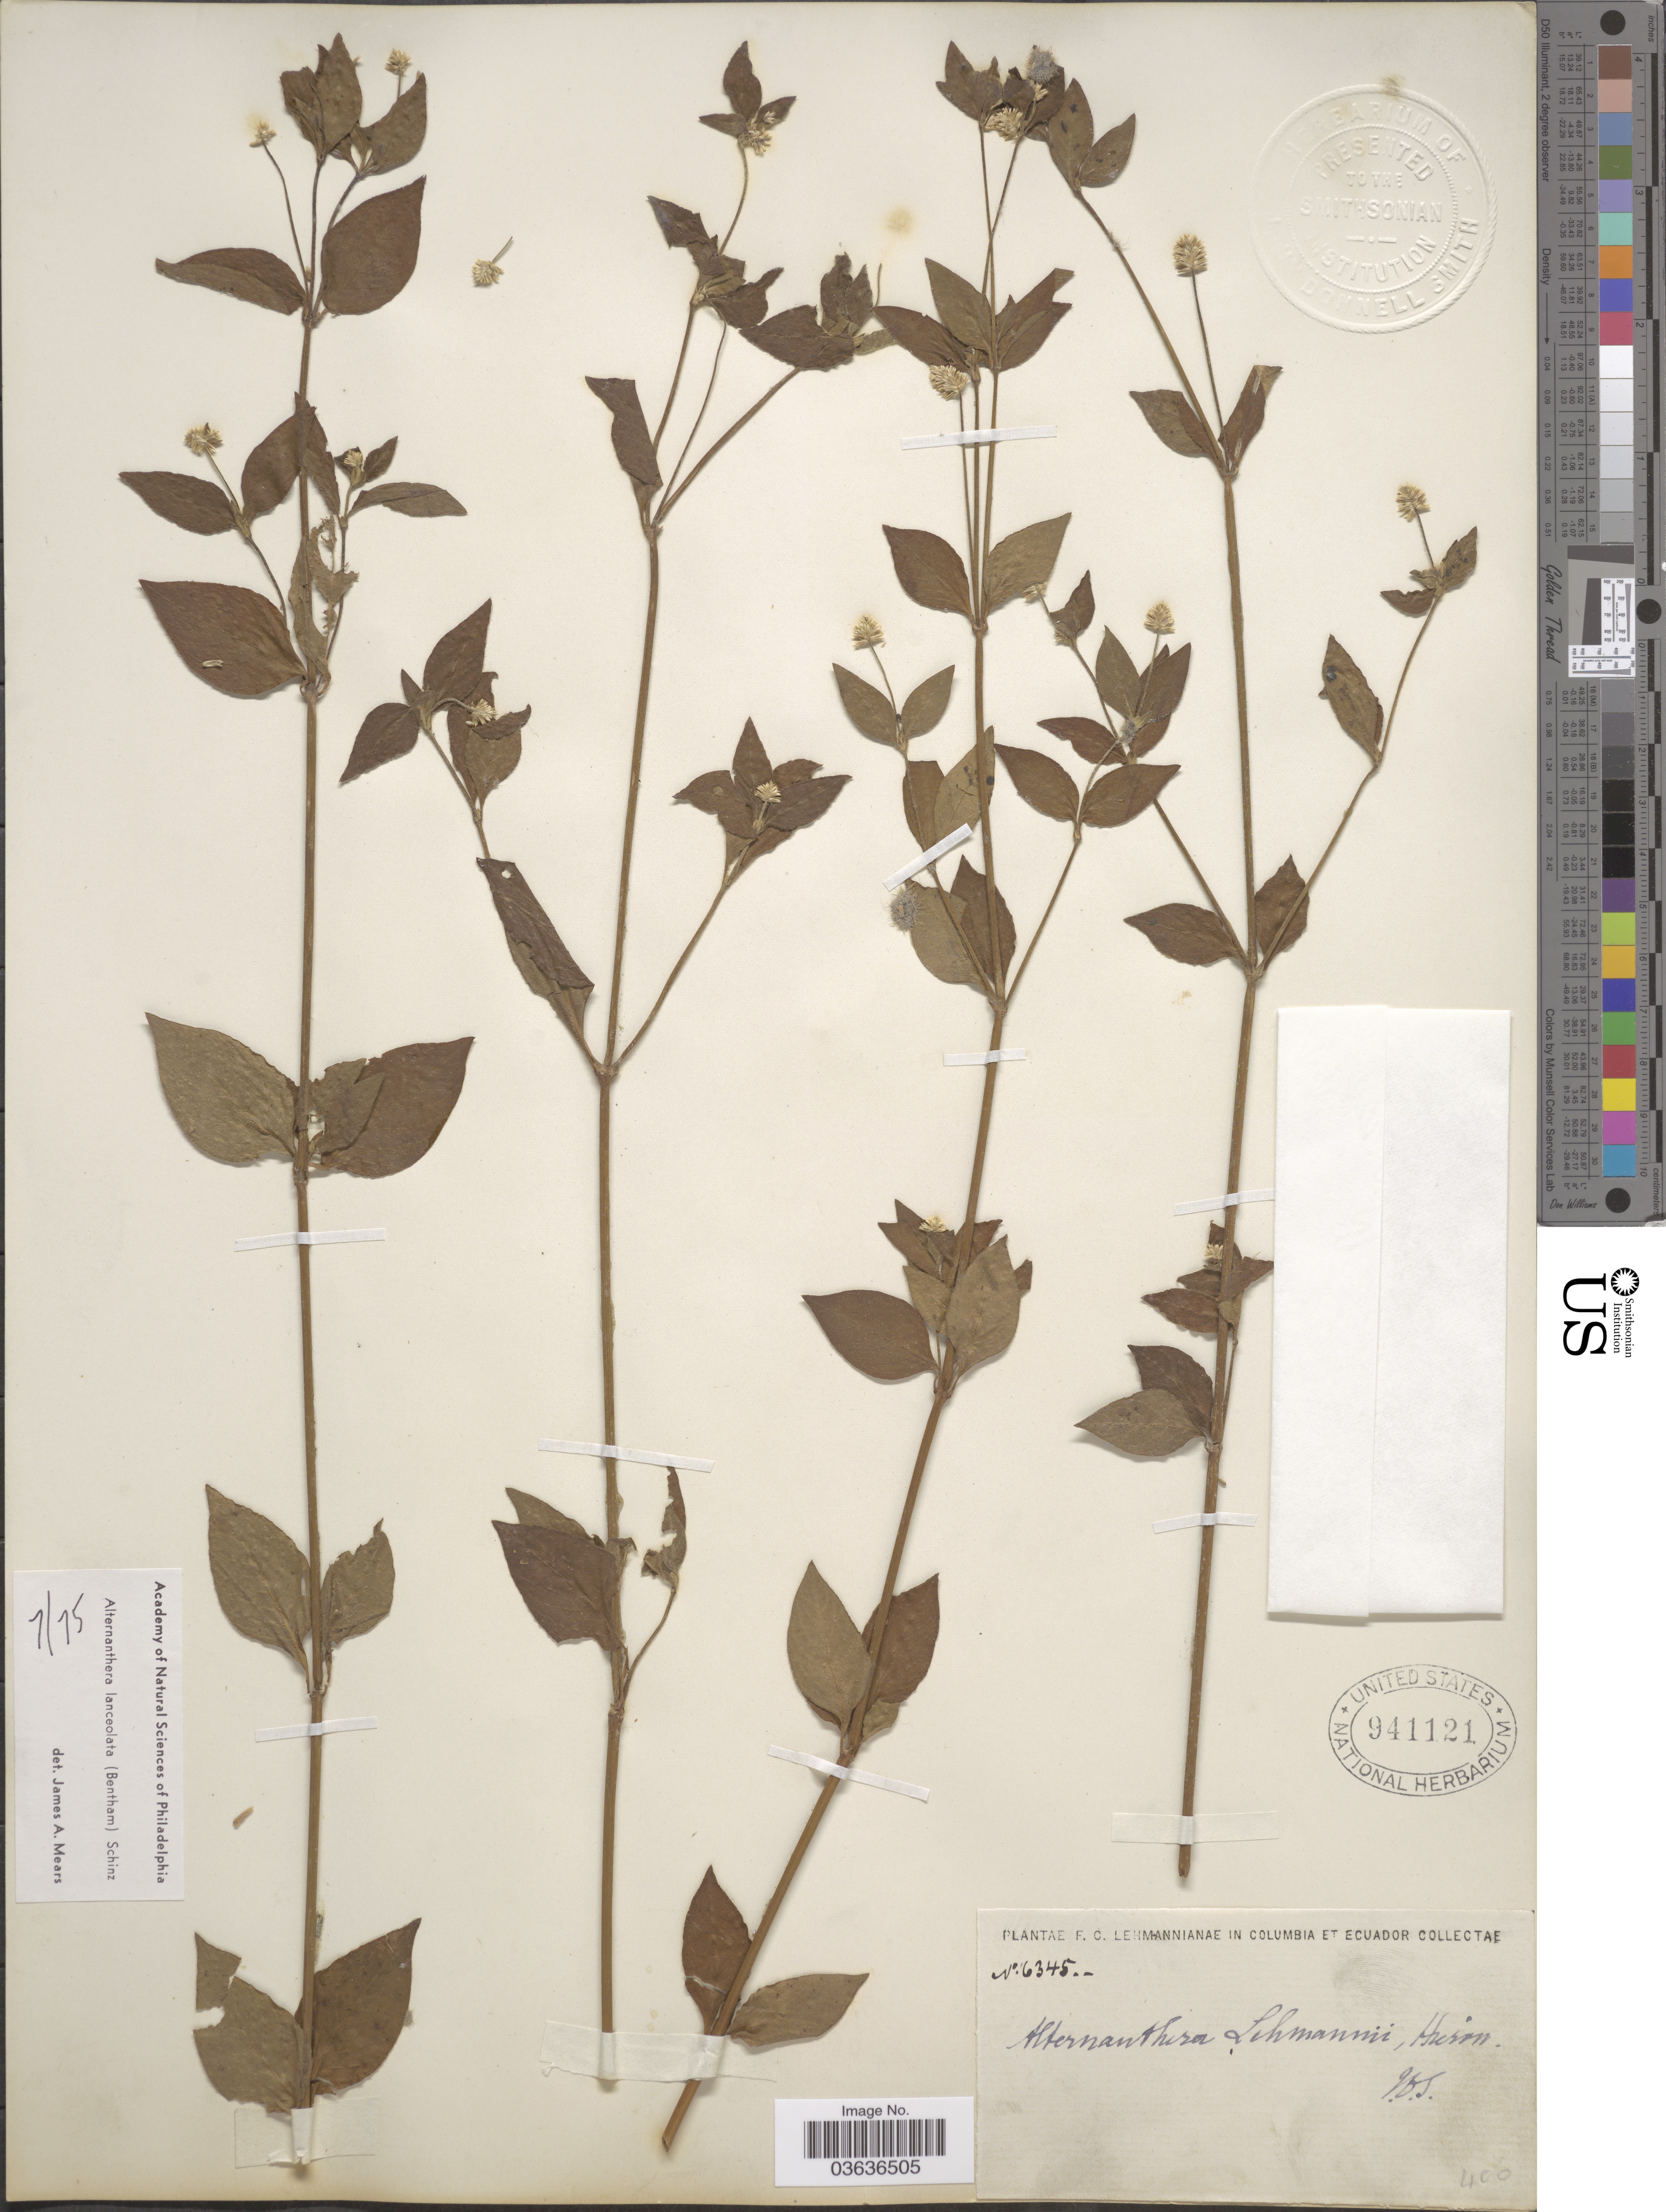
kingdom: Plantae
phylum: Tracheophyta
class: Magnoliopsida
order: Caryophyllales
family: Amaranthaceae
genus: Alternanthera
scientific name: Alternanthera mexicana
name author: Moq.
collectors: F. C. Lehmann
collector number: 6345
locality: Columbia et Ecuador.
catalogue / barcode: US 941121